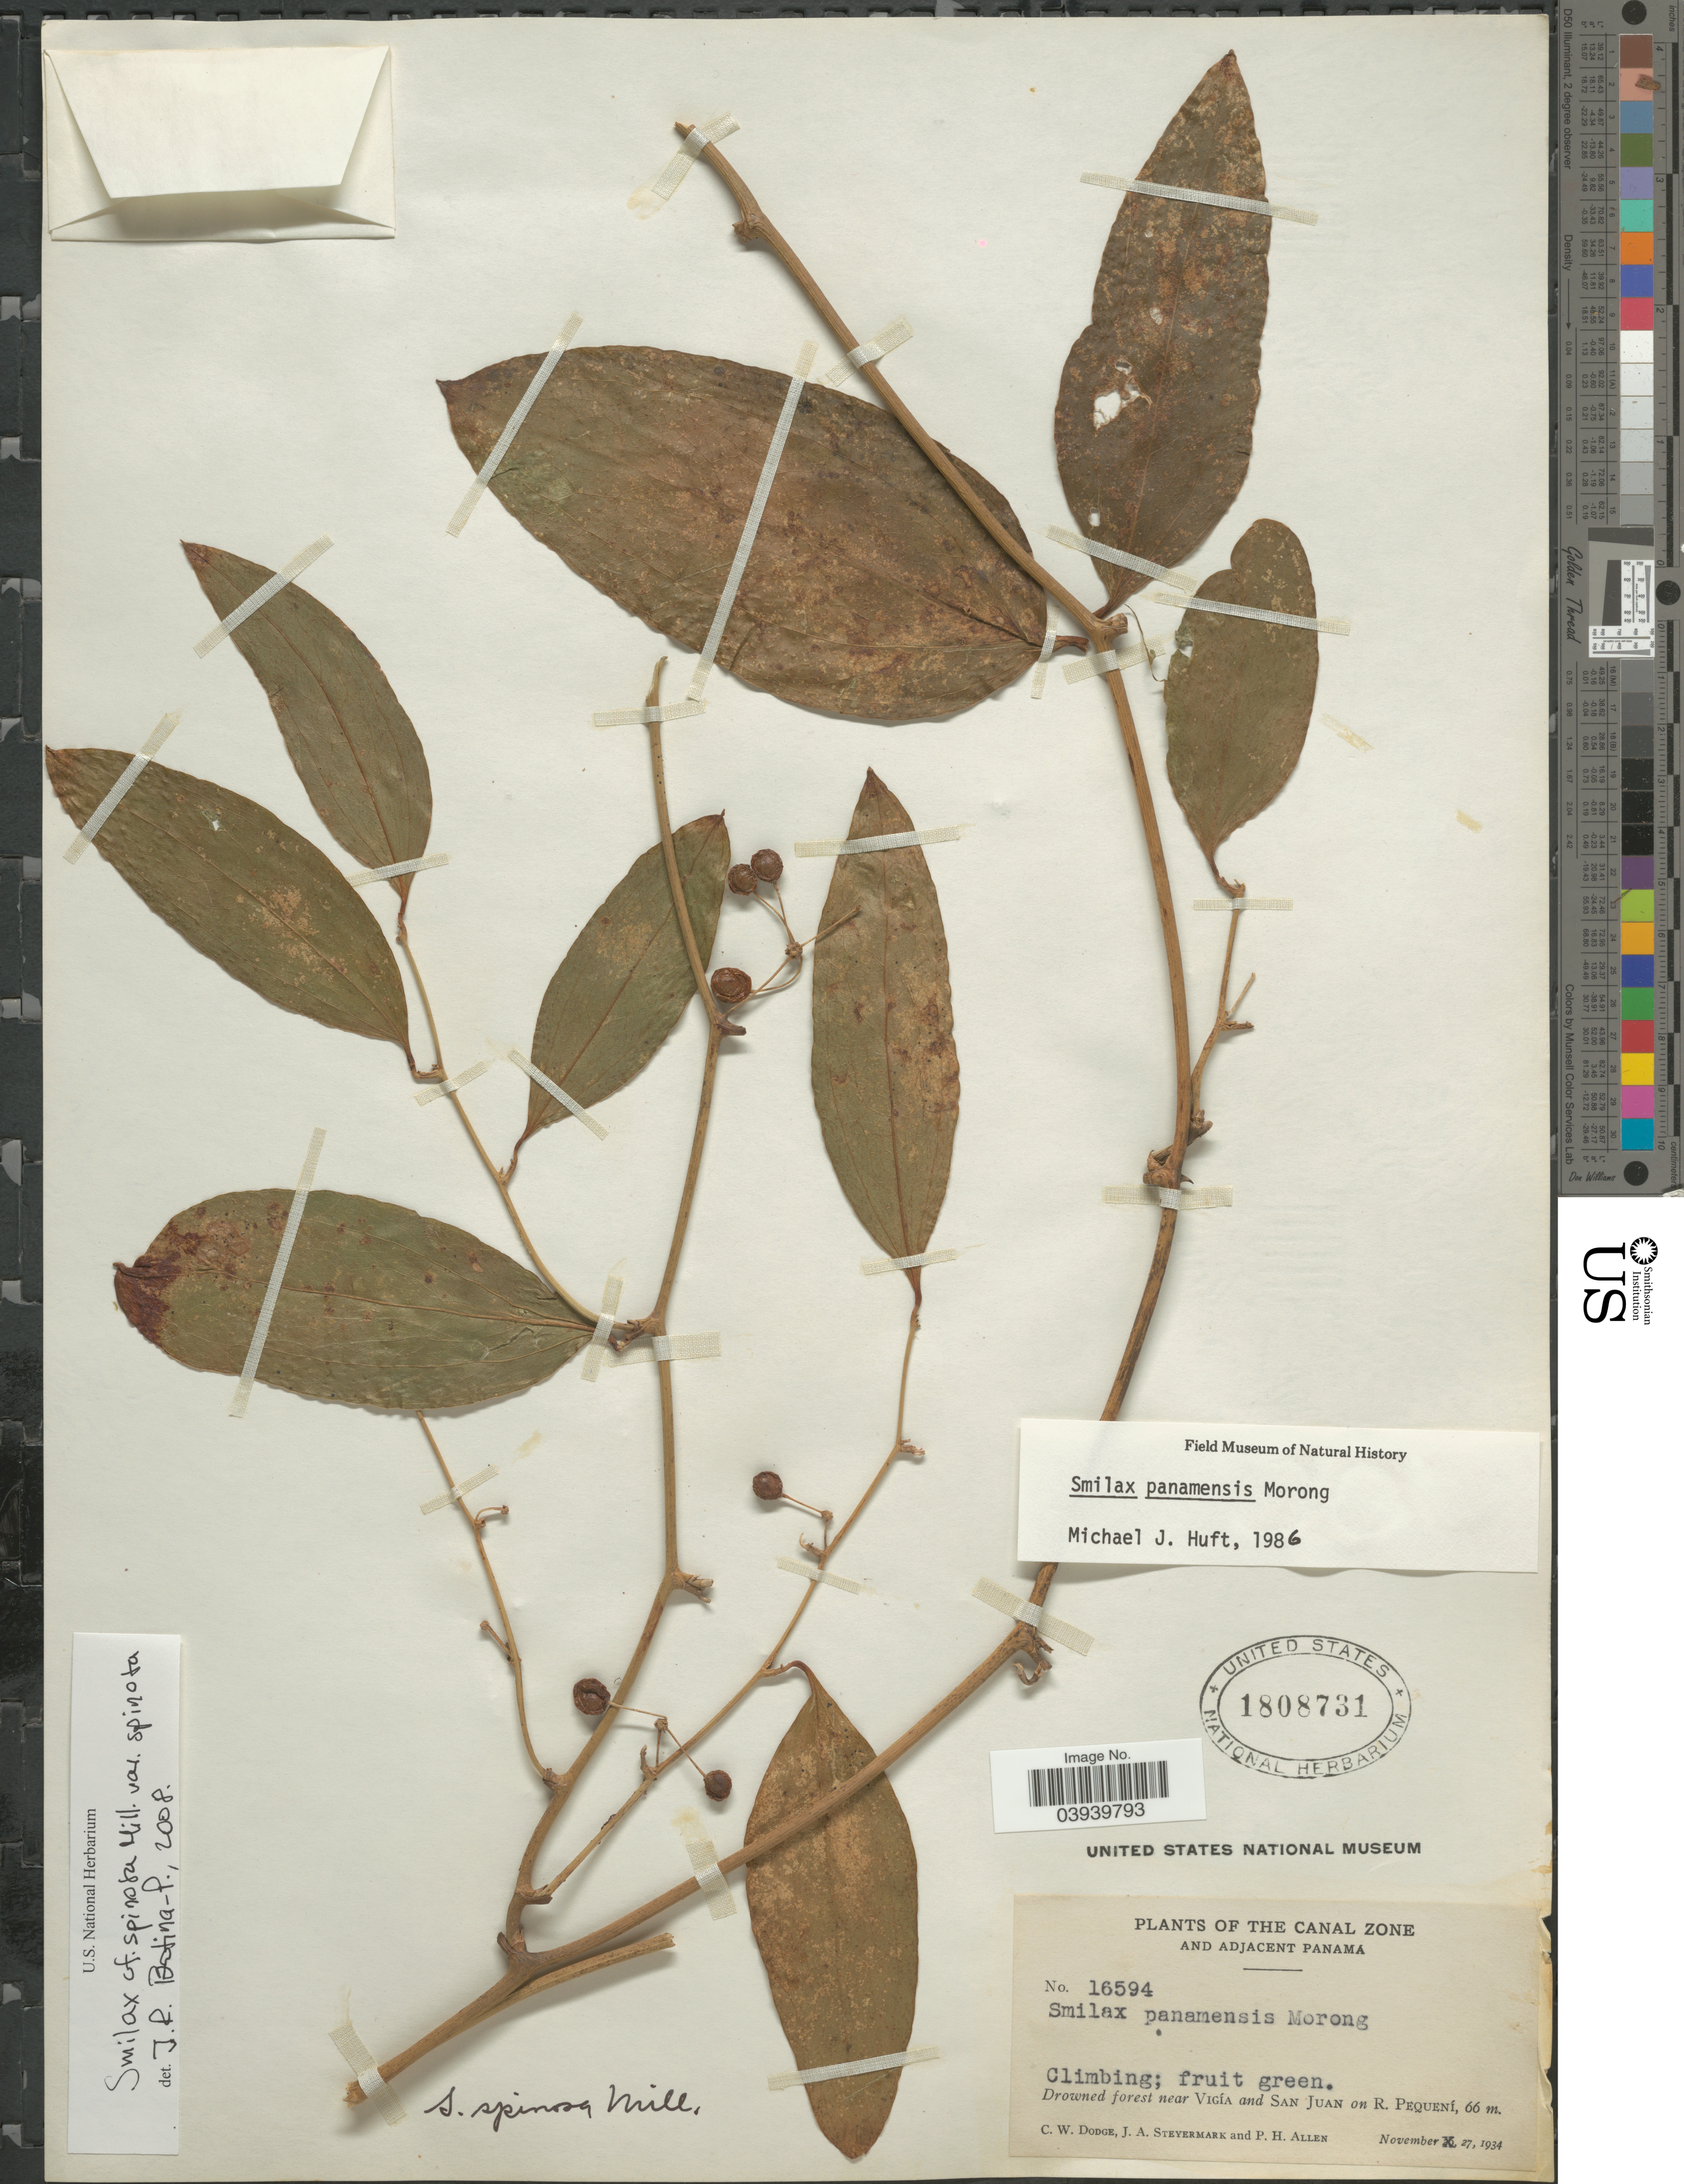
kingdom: Plantae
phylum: Tracheophyta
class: Liliopsida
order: Liliales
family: Smilacaceae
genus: Smilax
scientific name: Smilax spinosa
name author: Mill.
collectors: C. Dodge, J. Steyermark & P. H. Allen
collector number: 16594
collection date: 1934-11-27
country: Panama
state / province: Colón / Panamá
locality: The Canal Zone and adjacent Panama. Drowned forest near Vigía and San Juan on R. Pequení.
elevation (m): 66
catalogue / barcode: US 1808731